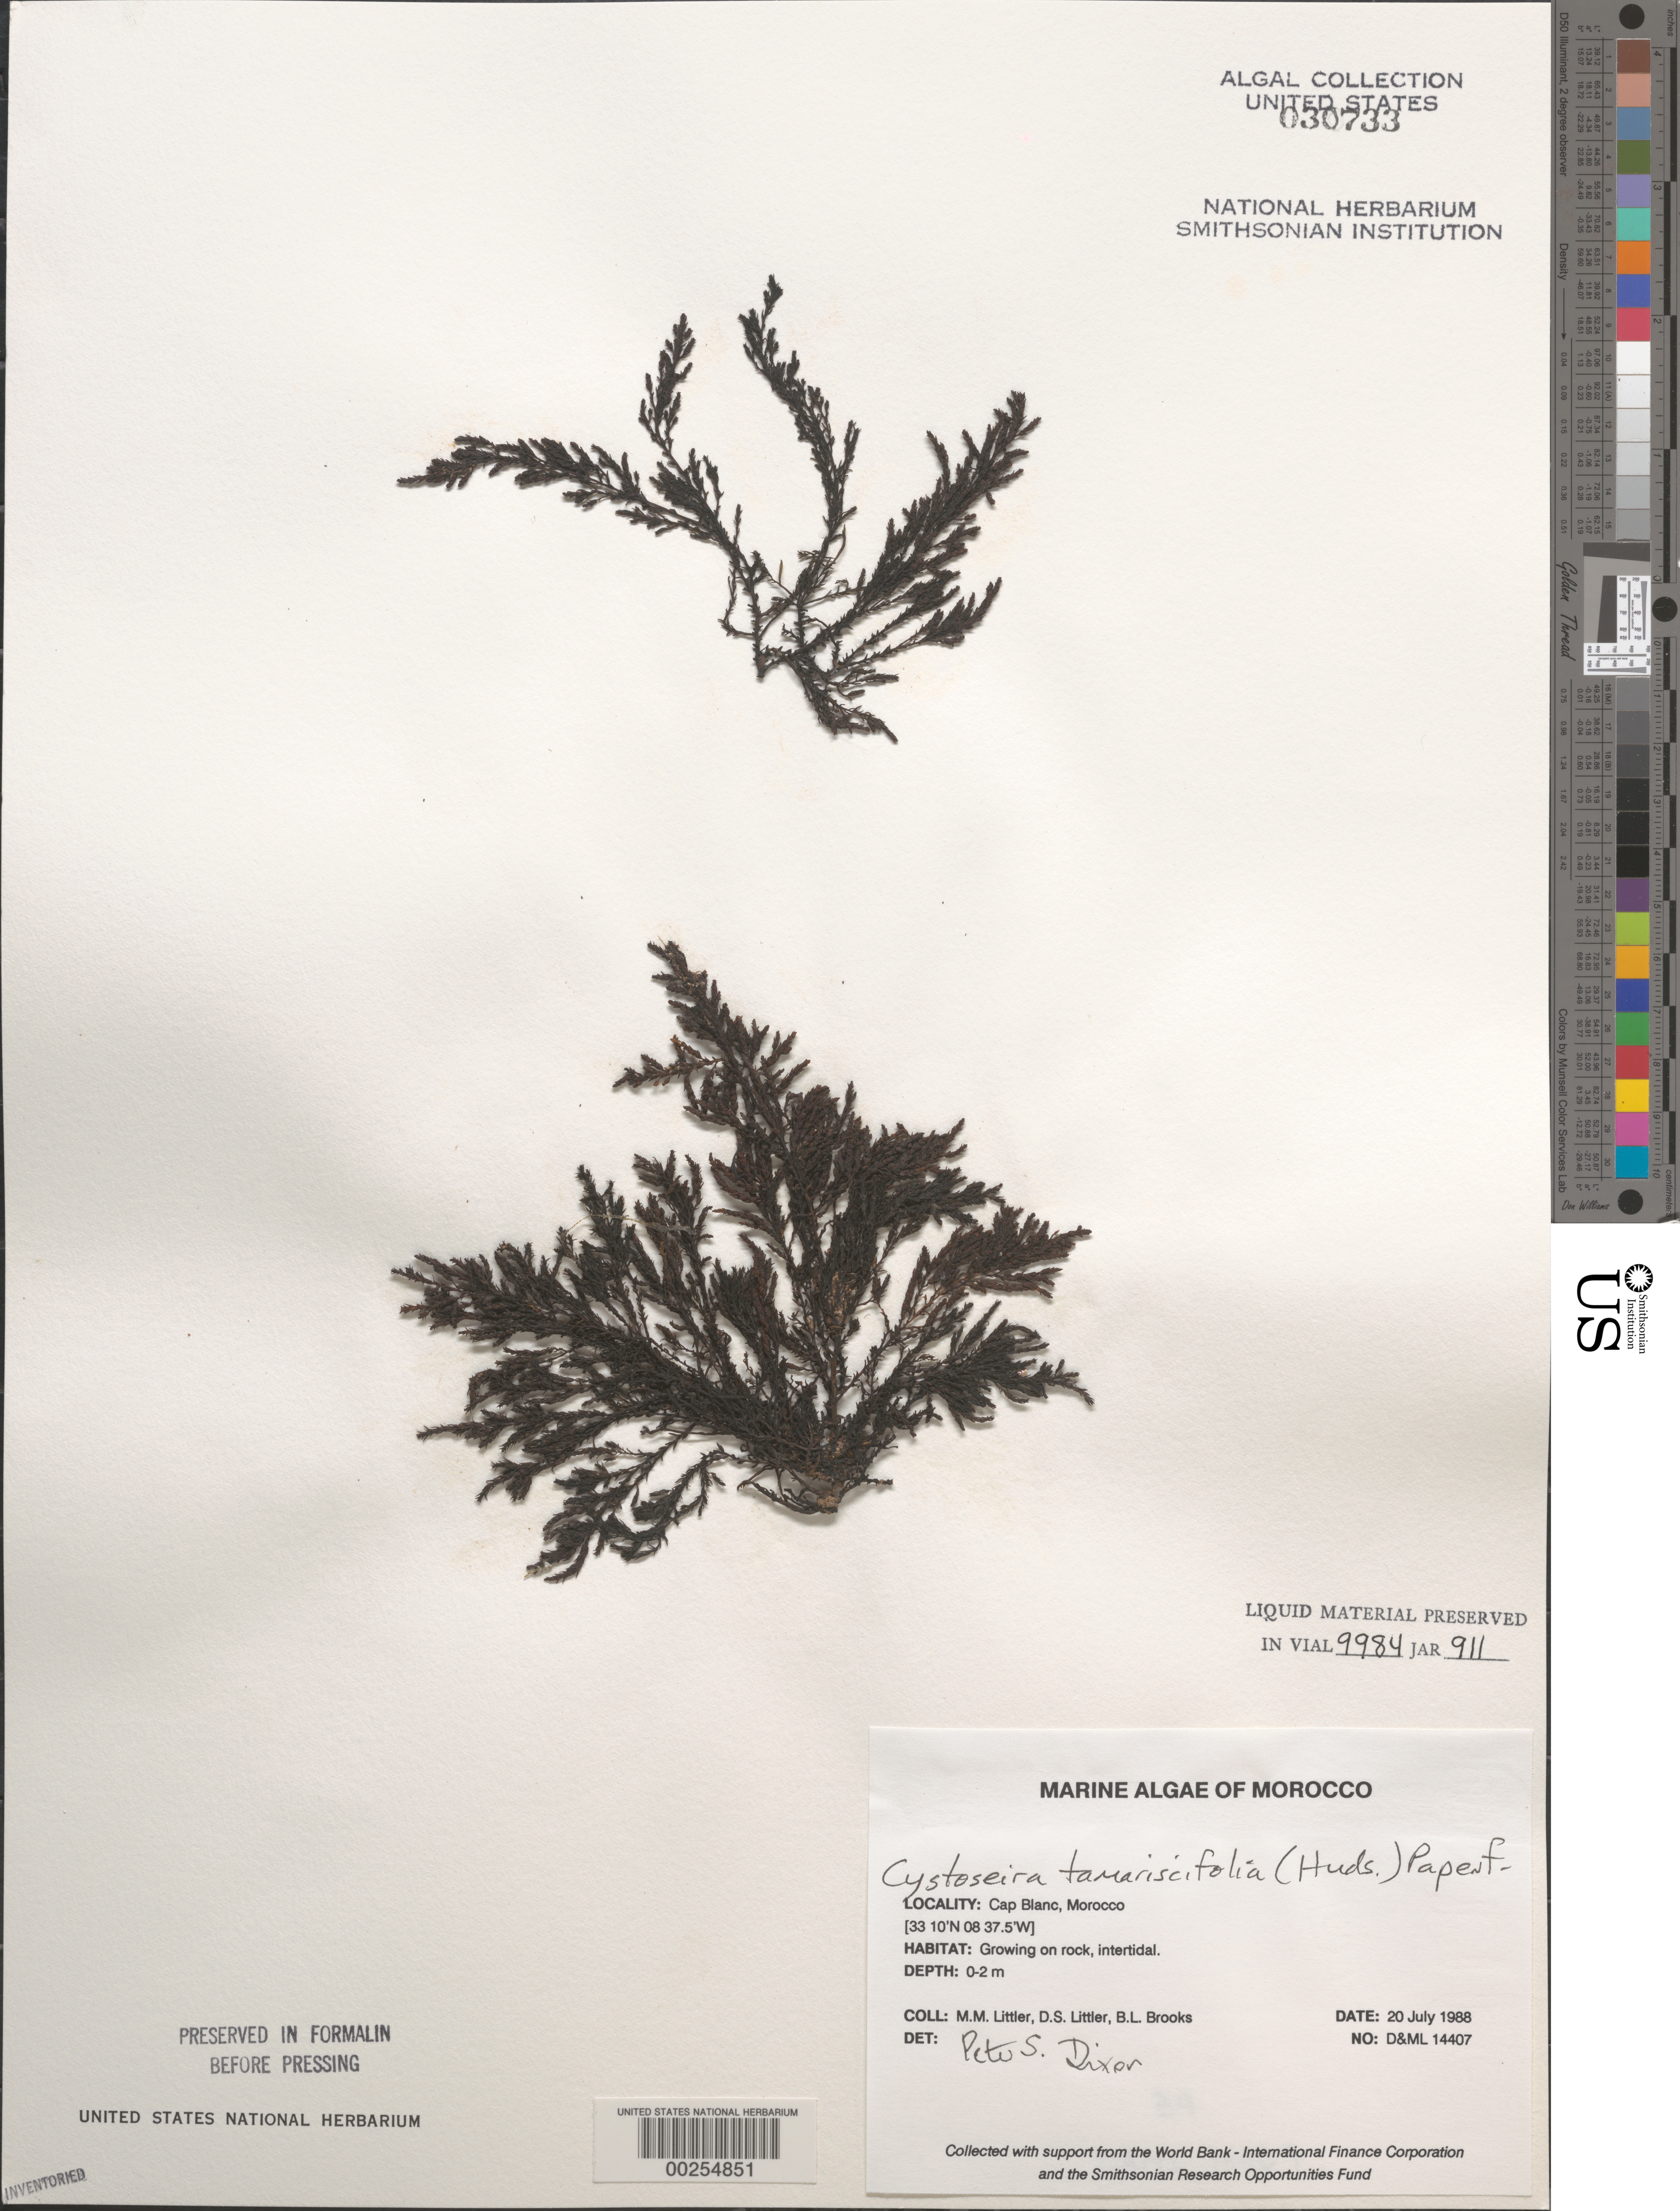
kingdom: Chromista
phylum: Ochrophyta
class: Phaeophyceae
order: Fucales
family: Sargassaceae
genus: Cystoseira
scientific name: Cystoseira tamariscifolia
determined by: Dixon, P. S.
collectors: M. M. Littler, D. S. Littler & B. Brooks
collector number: D&ML 14407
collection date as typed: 20 Jul 1988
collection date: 1988-07-20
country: Morocco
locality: Cap Blanc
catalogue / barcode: US 30733